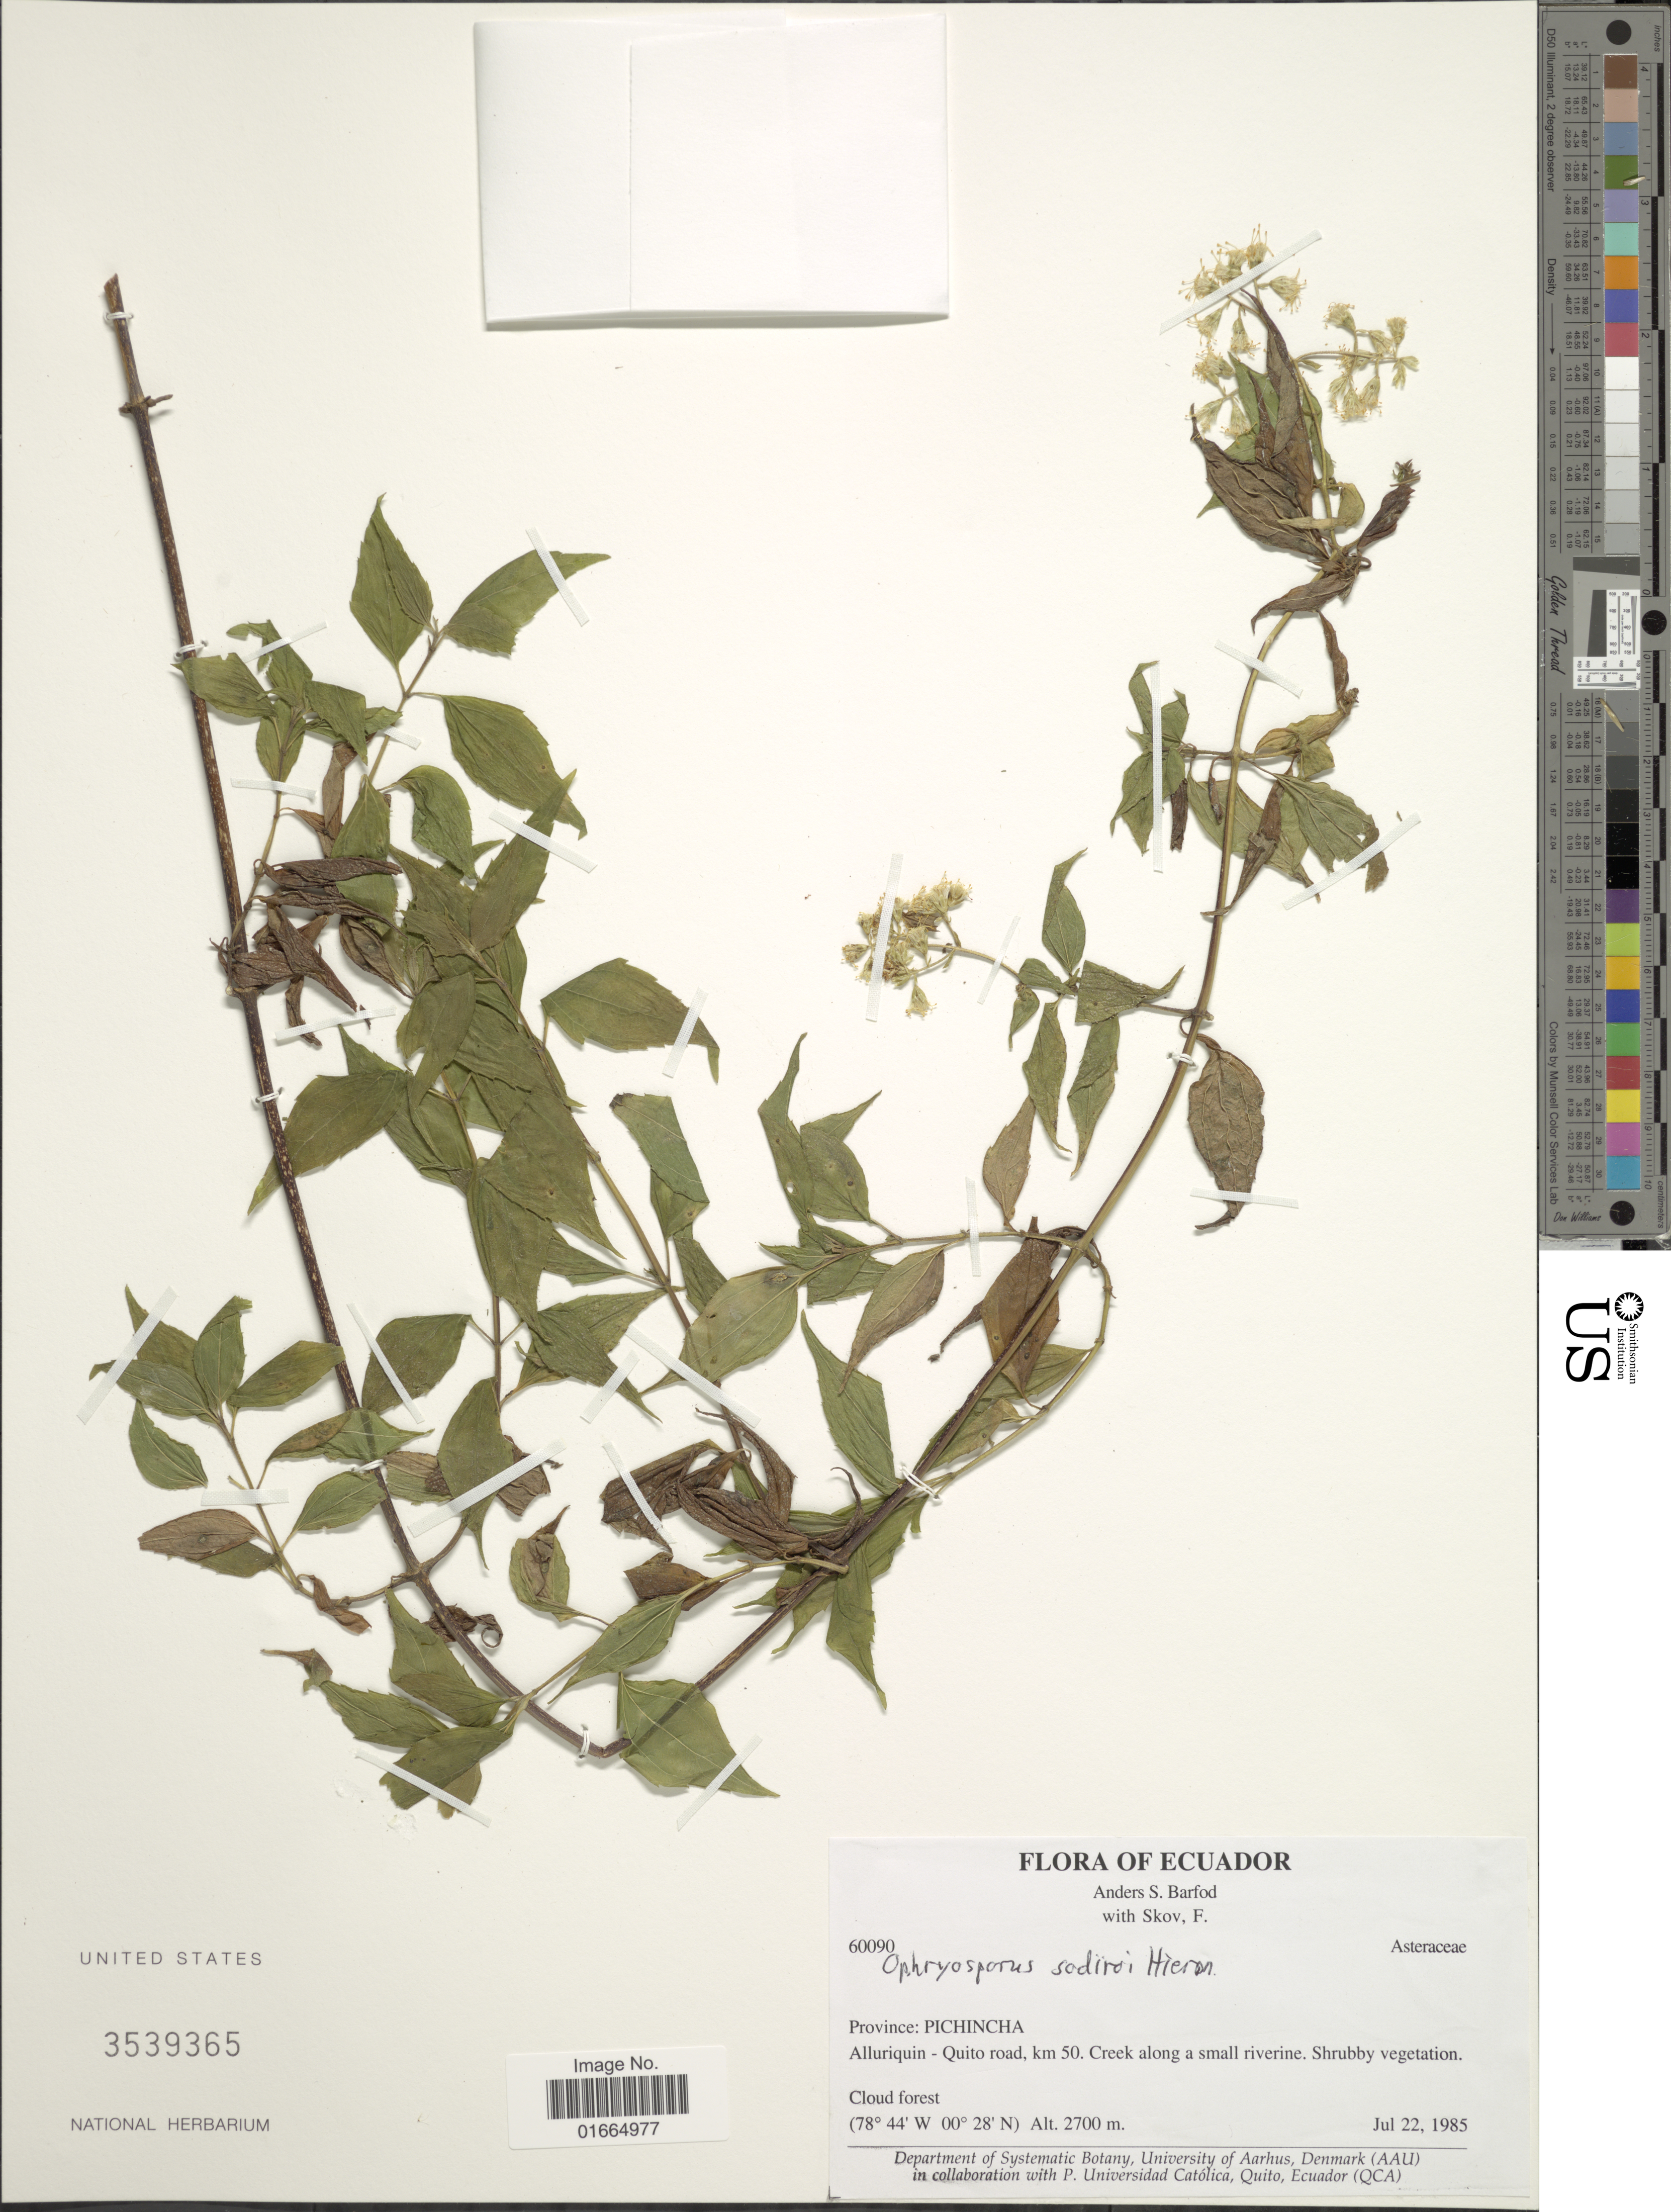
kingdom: Plantae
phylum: Tracheophyta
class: Magnoliopsida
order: Asterales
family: Asteraceae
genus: Ophryosporus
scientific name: Ophryosporus sodiroi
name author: Hieron.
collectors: A. S, Barfod & F. Skov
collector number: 60090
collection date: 1985-07-22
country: Ecuador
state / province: Pichincha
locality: Province: Pichincha. Alluriquin - Quito road, km 50. Creek along a small riverine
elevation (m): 2700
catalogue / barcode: US 3539365